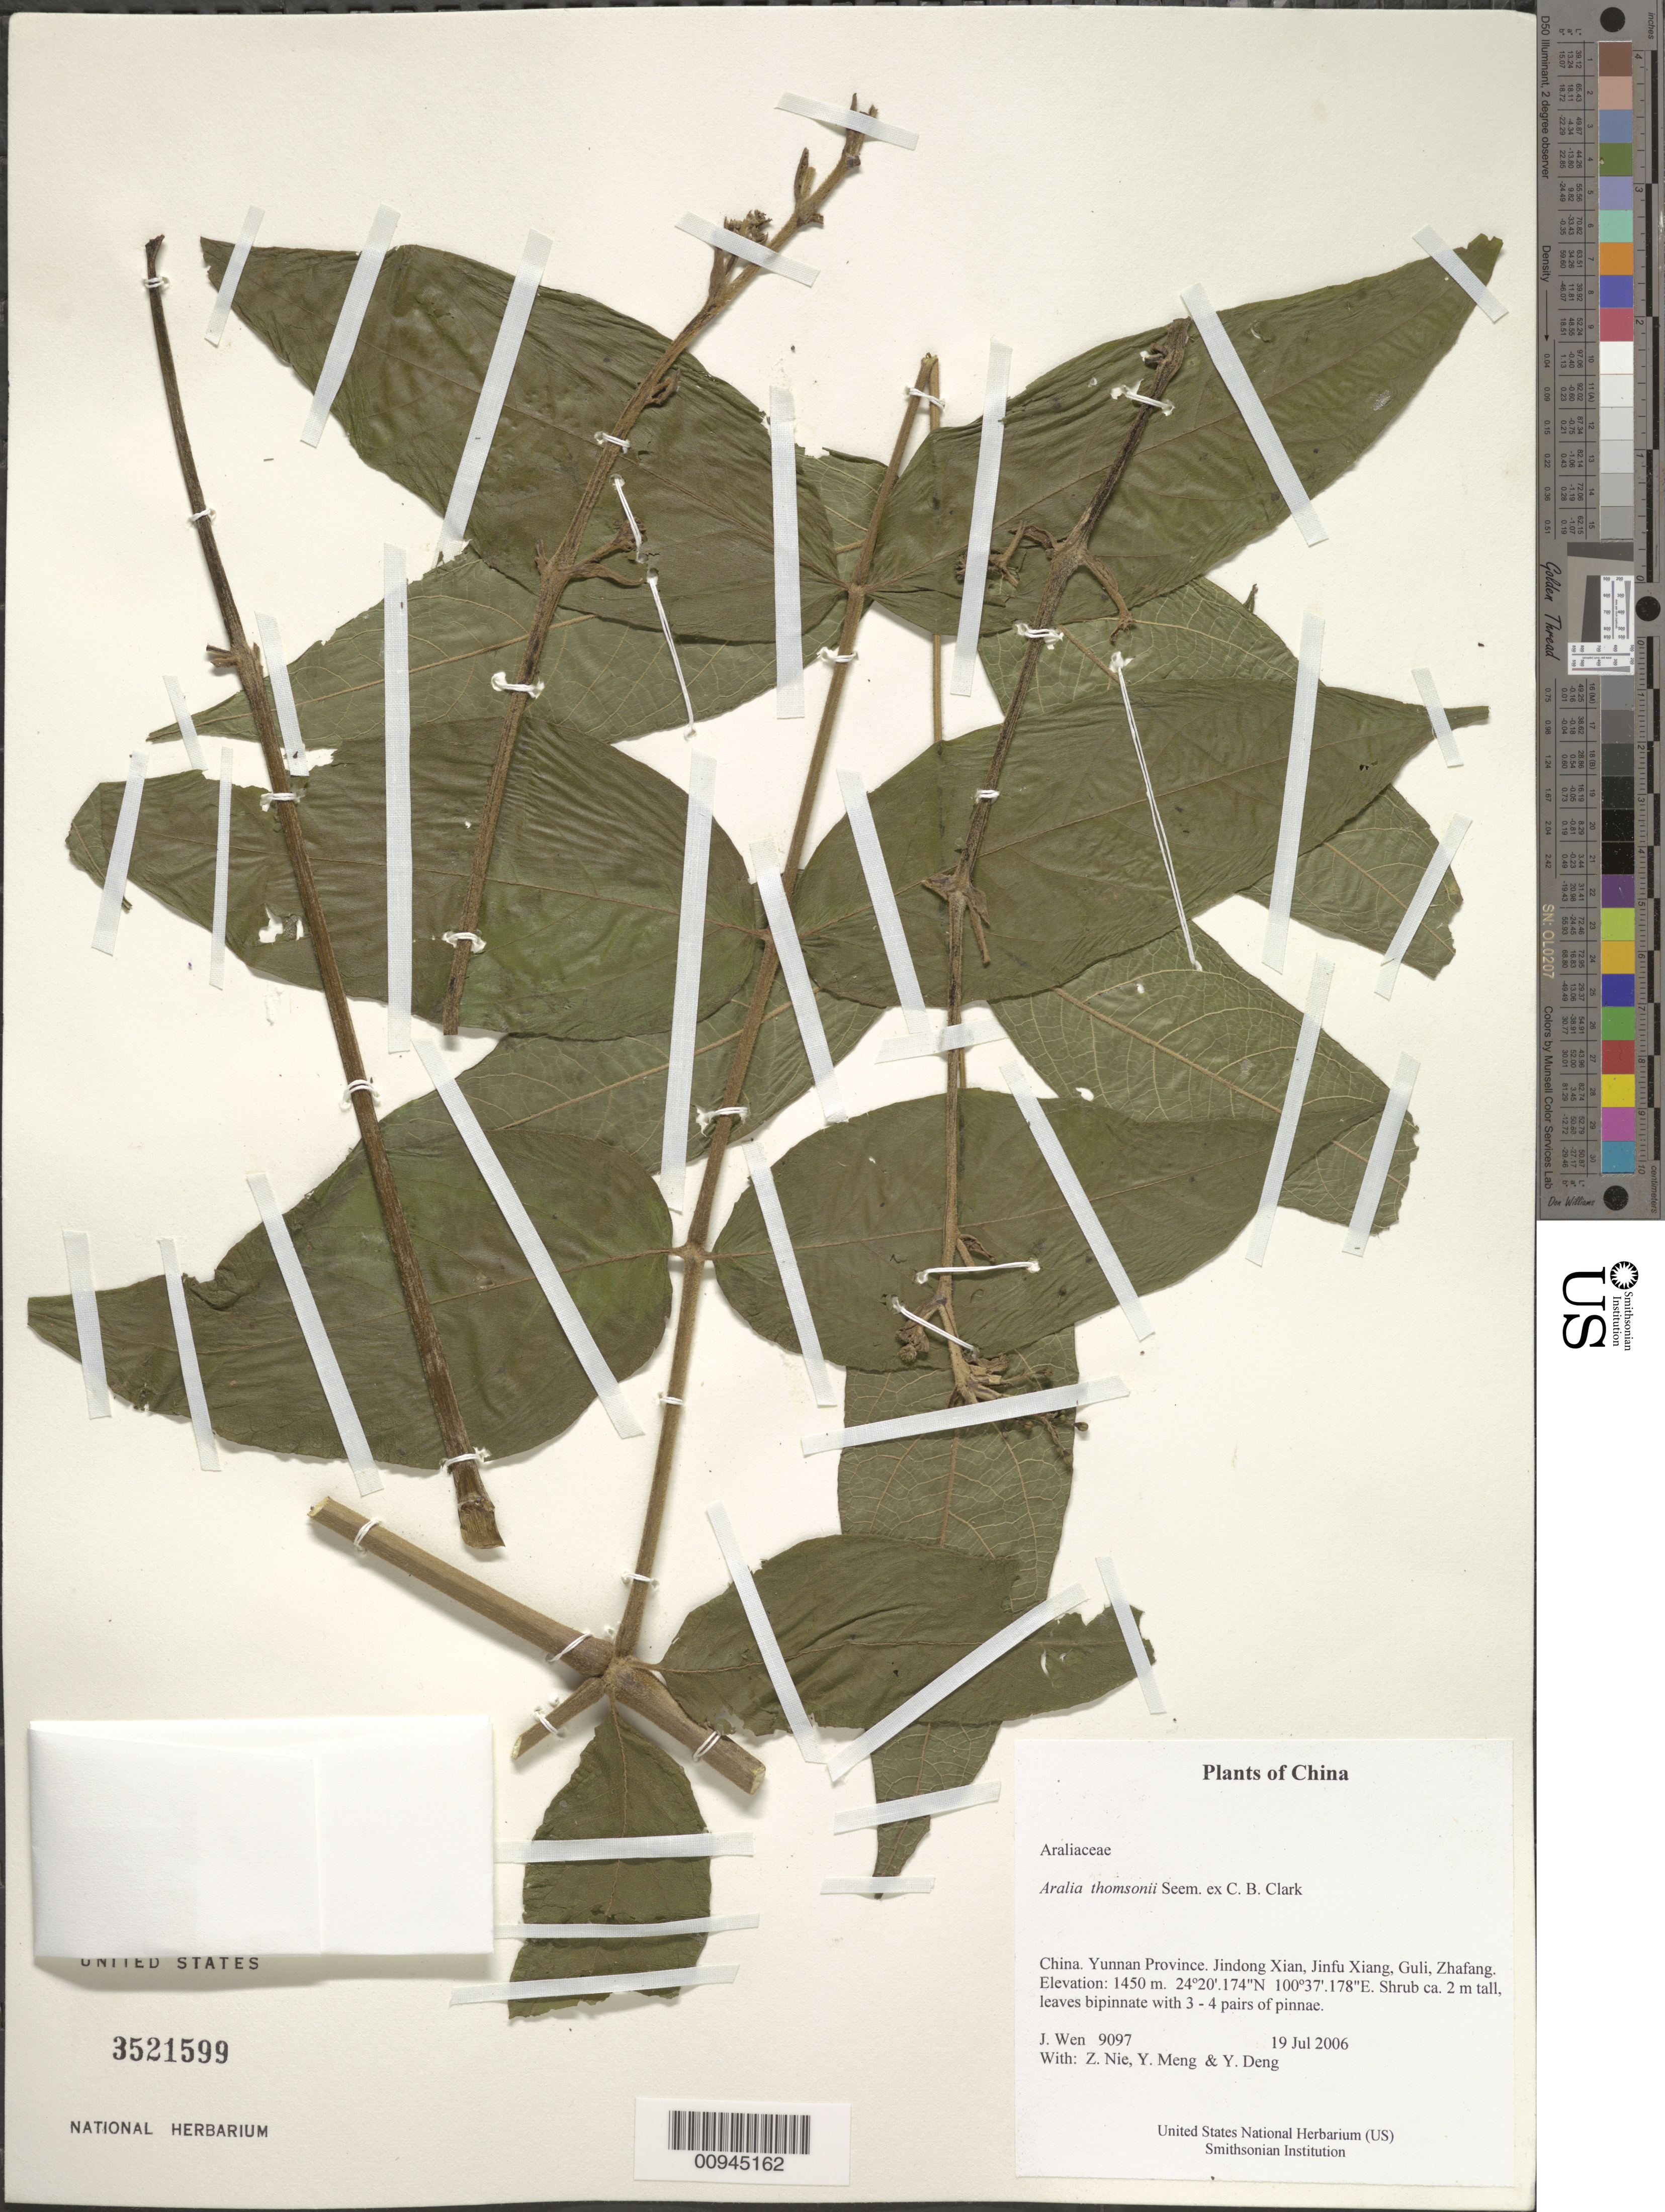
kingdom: Plantae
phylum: Tracheophyta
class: Magnoliopsida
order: Apiales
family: Araliaceae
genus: Aralia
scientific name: Aralia thomsonii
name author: Seem. ex C.B. Clarke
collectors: J. Wen, Z. Nie, Y. Meng & Y. Deng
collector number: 9097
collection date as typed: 19 Jul 2006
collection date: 2006-07-19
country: China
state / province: Yunnan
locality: Yunnan Province. Jindong Xian, Jinfu Xiang, Guli, Zhafang.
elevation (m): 1450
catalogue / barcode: US 3521599